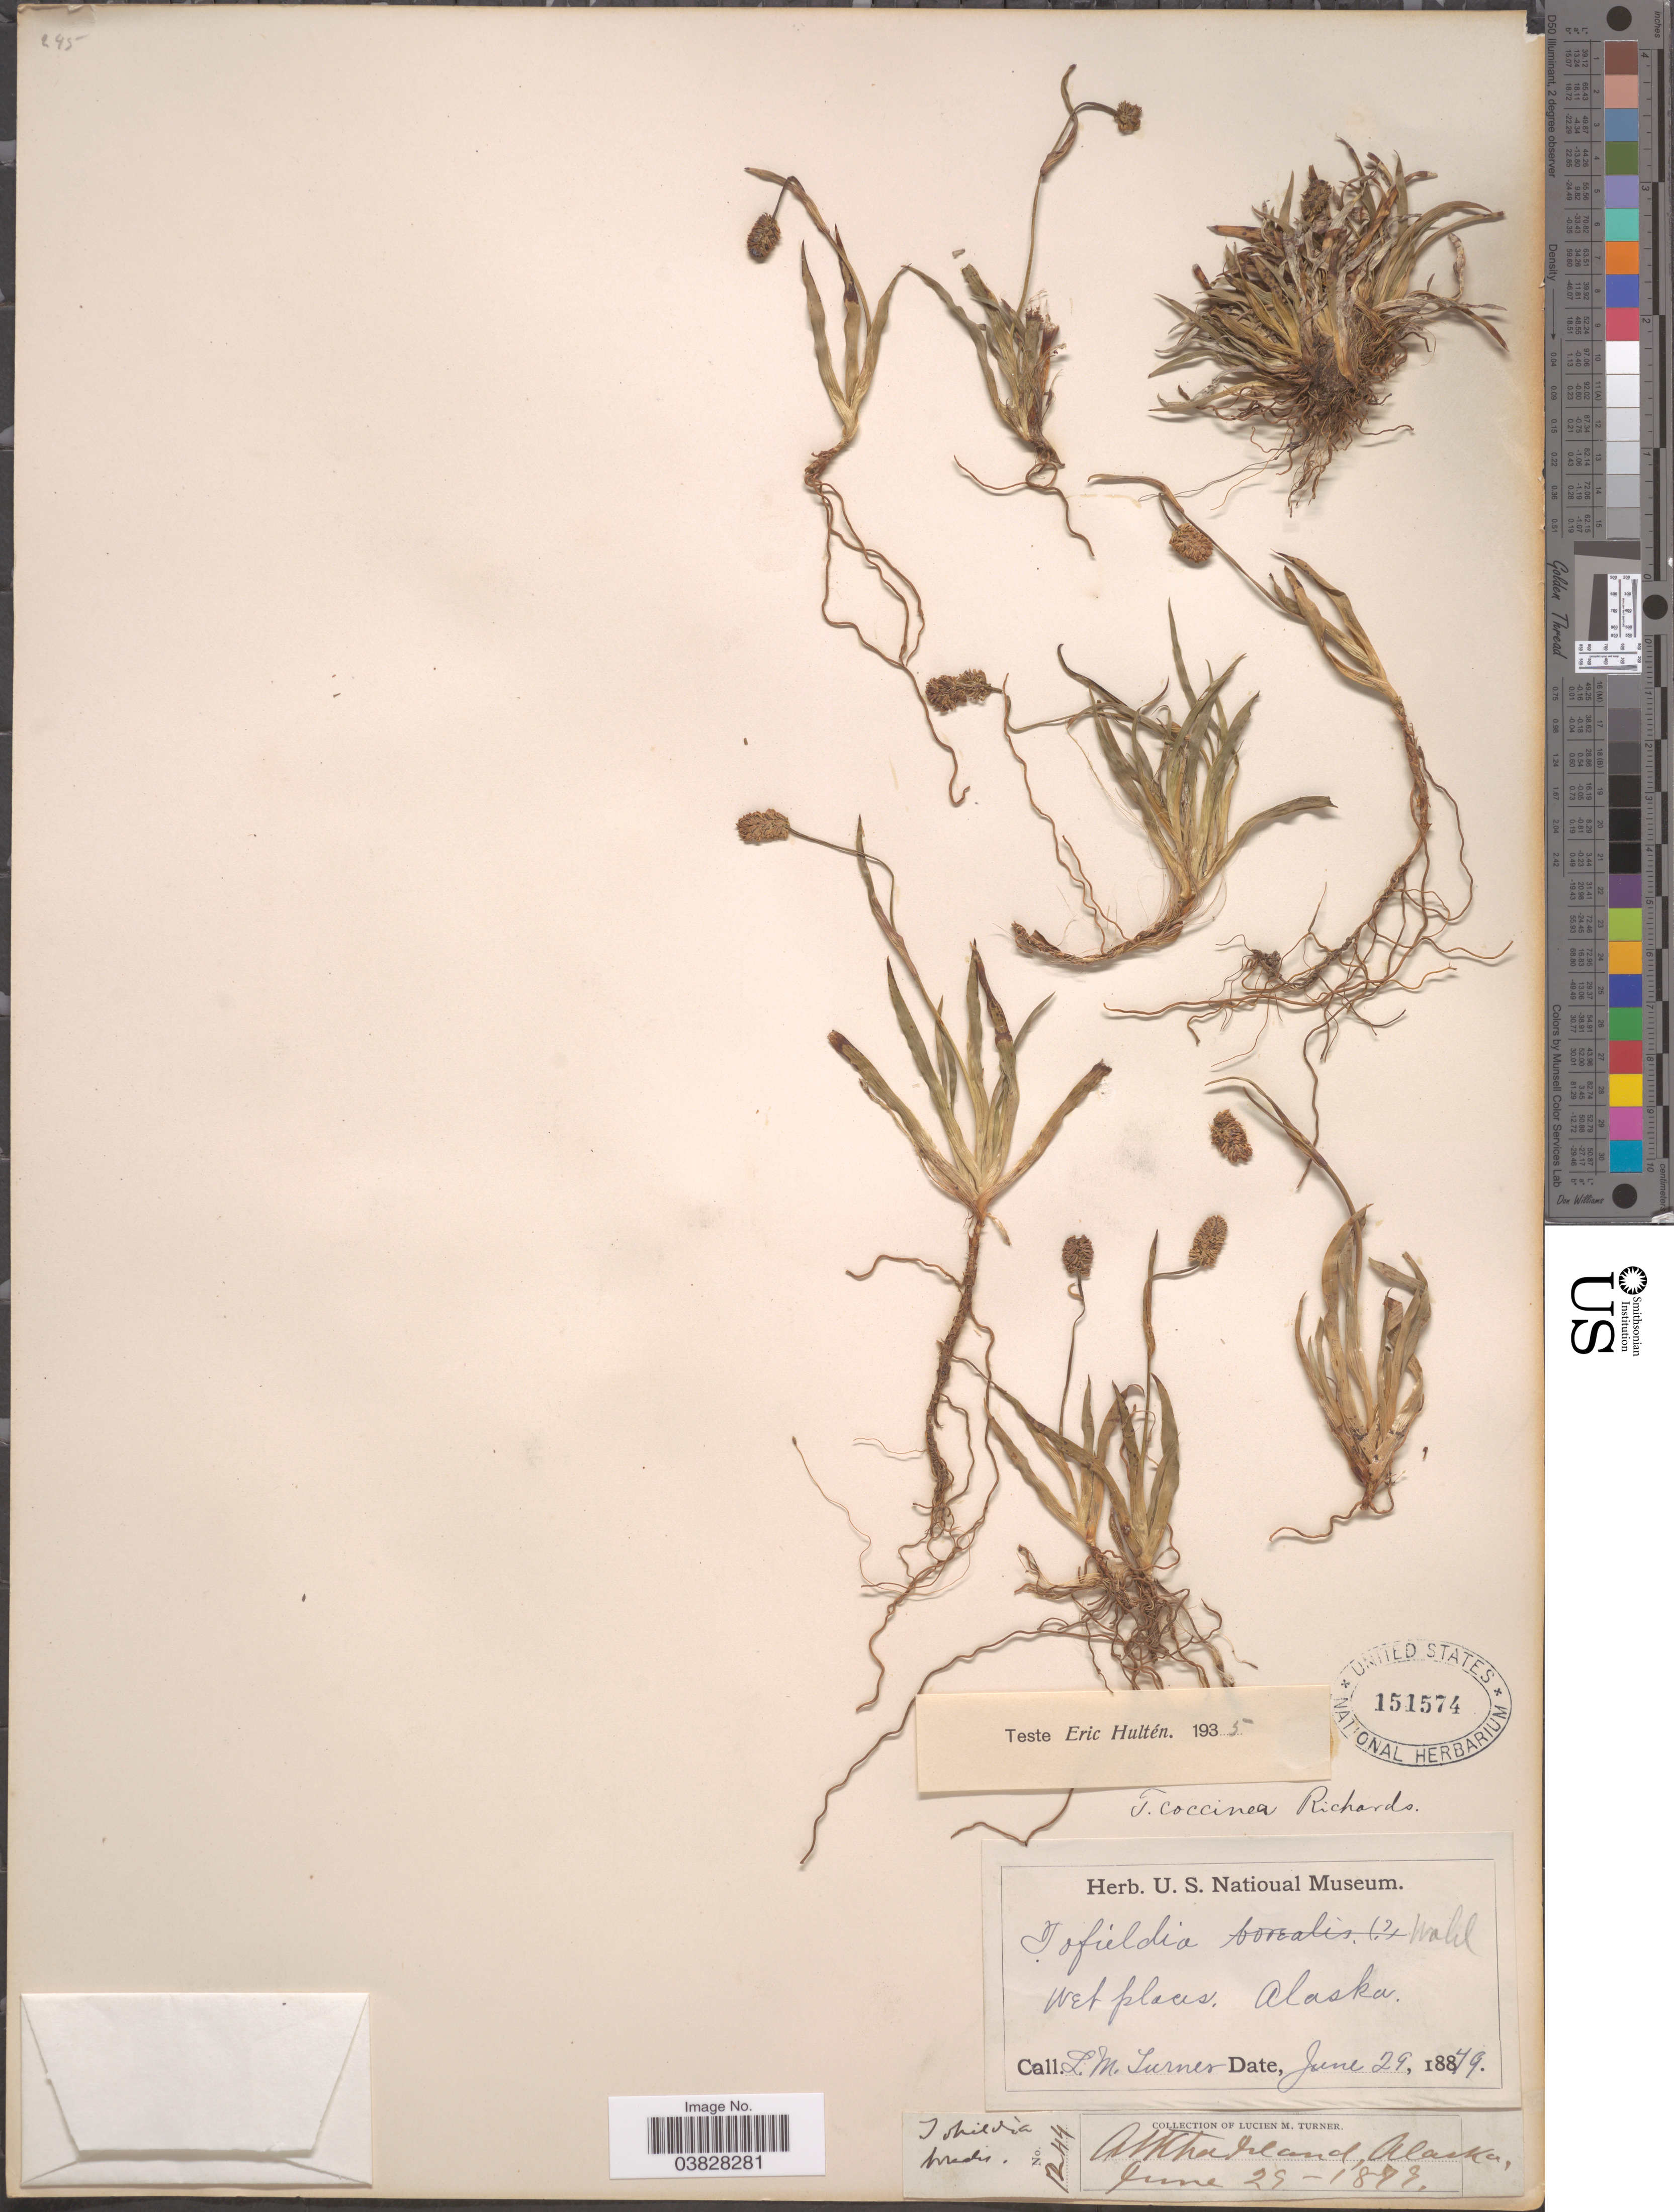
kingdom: Plantae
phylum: Tracheophyta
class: Liliopsida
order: Alismatales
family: Tofieldiaceae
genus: Tofieldia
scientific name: Tofieldia coccinea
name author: Richardson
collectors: L. M. Turner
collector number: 1244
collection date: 1879-07-29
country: United States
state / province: Alaska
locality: Atkha Island.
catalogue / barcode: US 151574